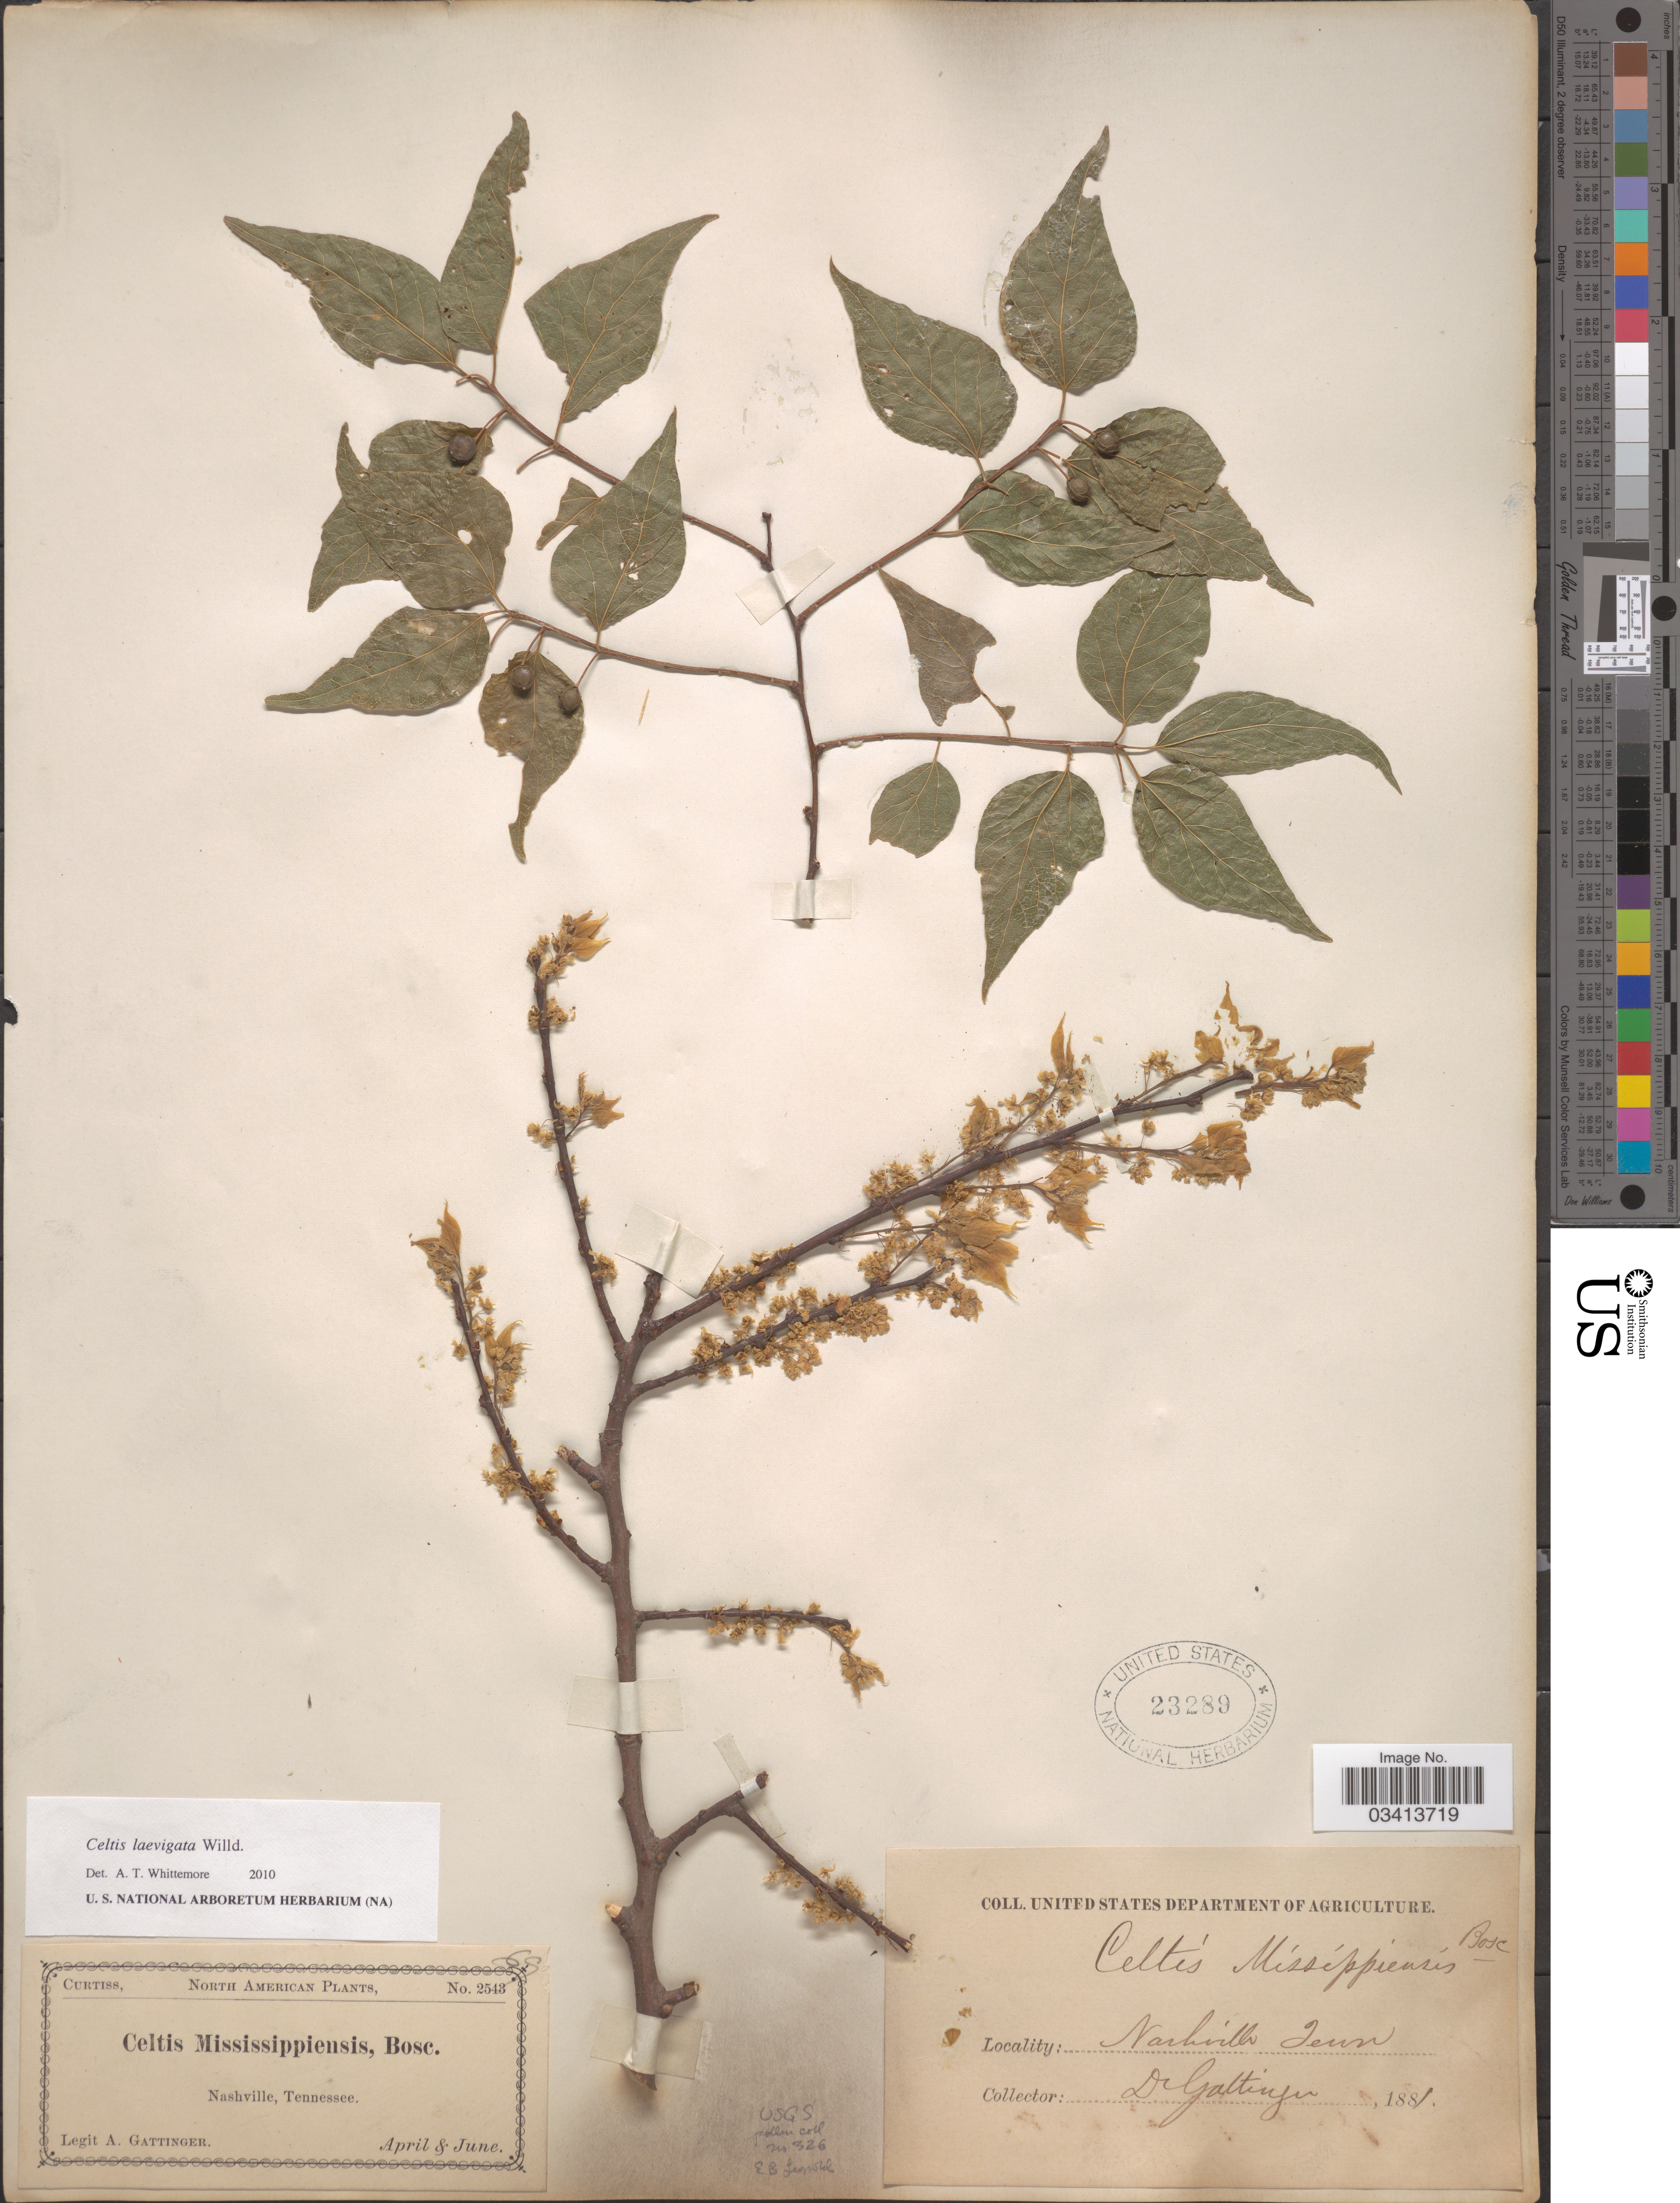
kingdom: Plantae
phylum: Tracheophyta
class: Magnoliopsida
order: Rosales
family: Cannabaceae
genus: Celtis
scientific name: Celtis laevigata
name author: Willd.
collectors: A. Gattinger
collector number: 2543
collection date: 1881-04/1881-06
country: United States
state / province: Tennessee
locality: Nashville.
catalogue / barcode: US 23289